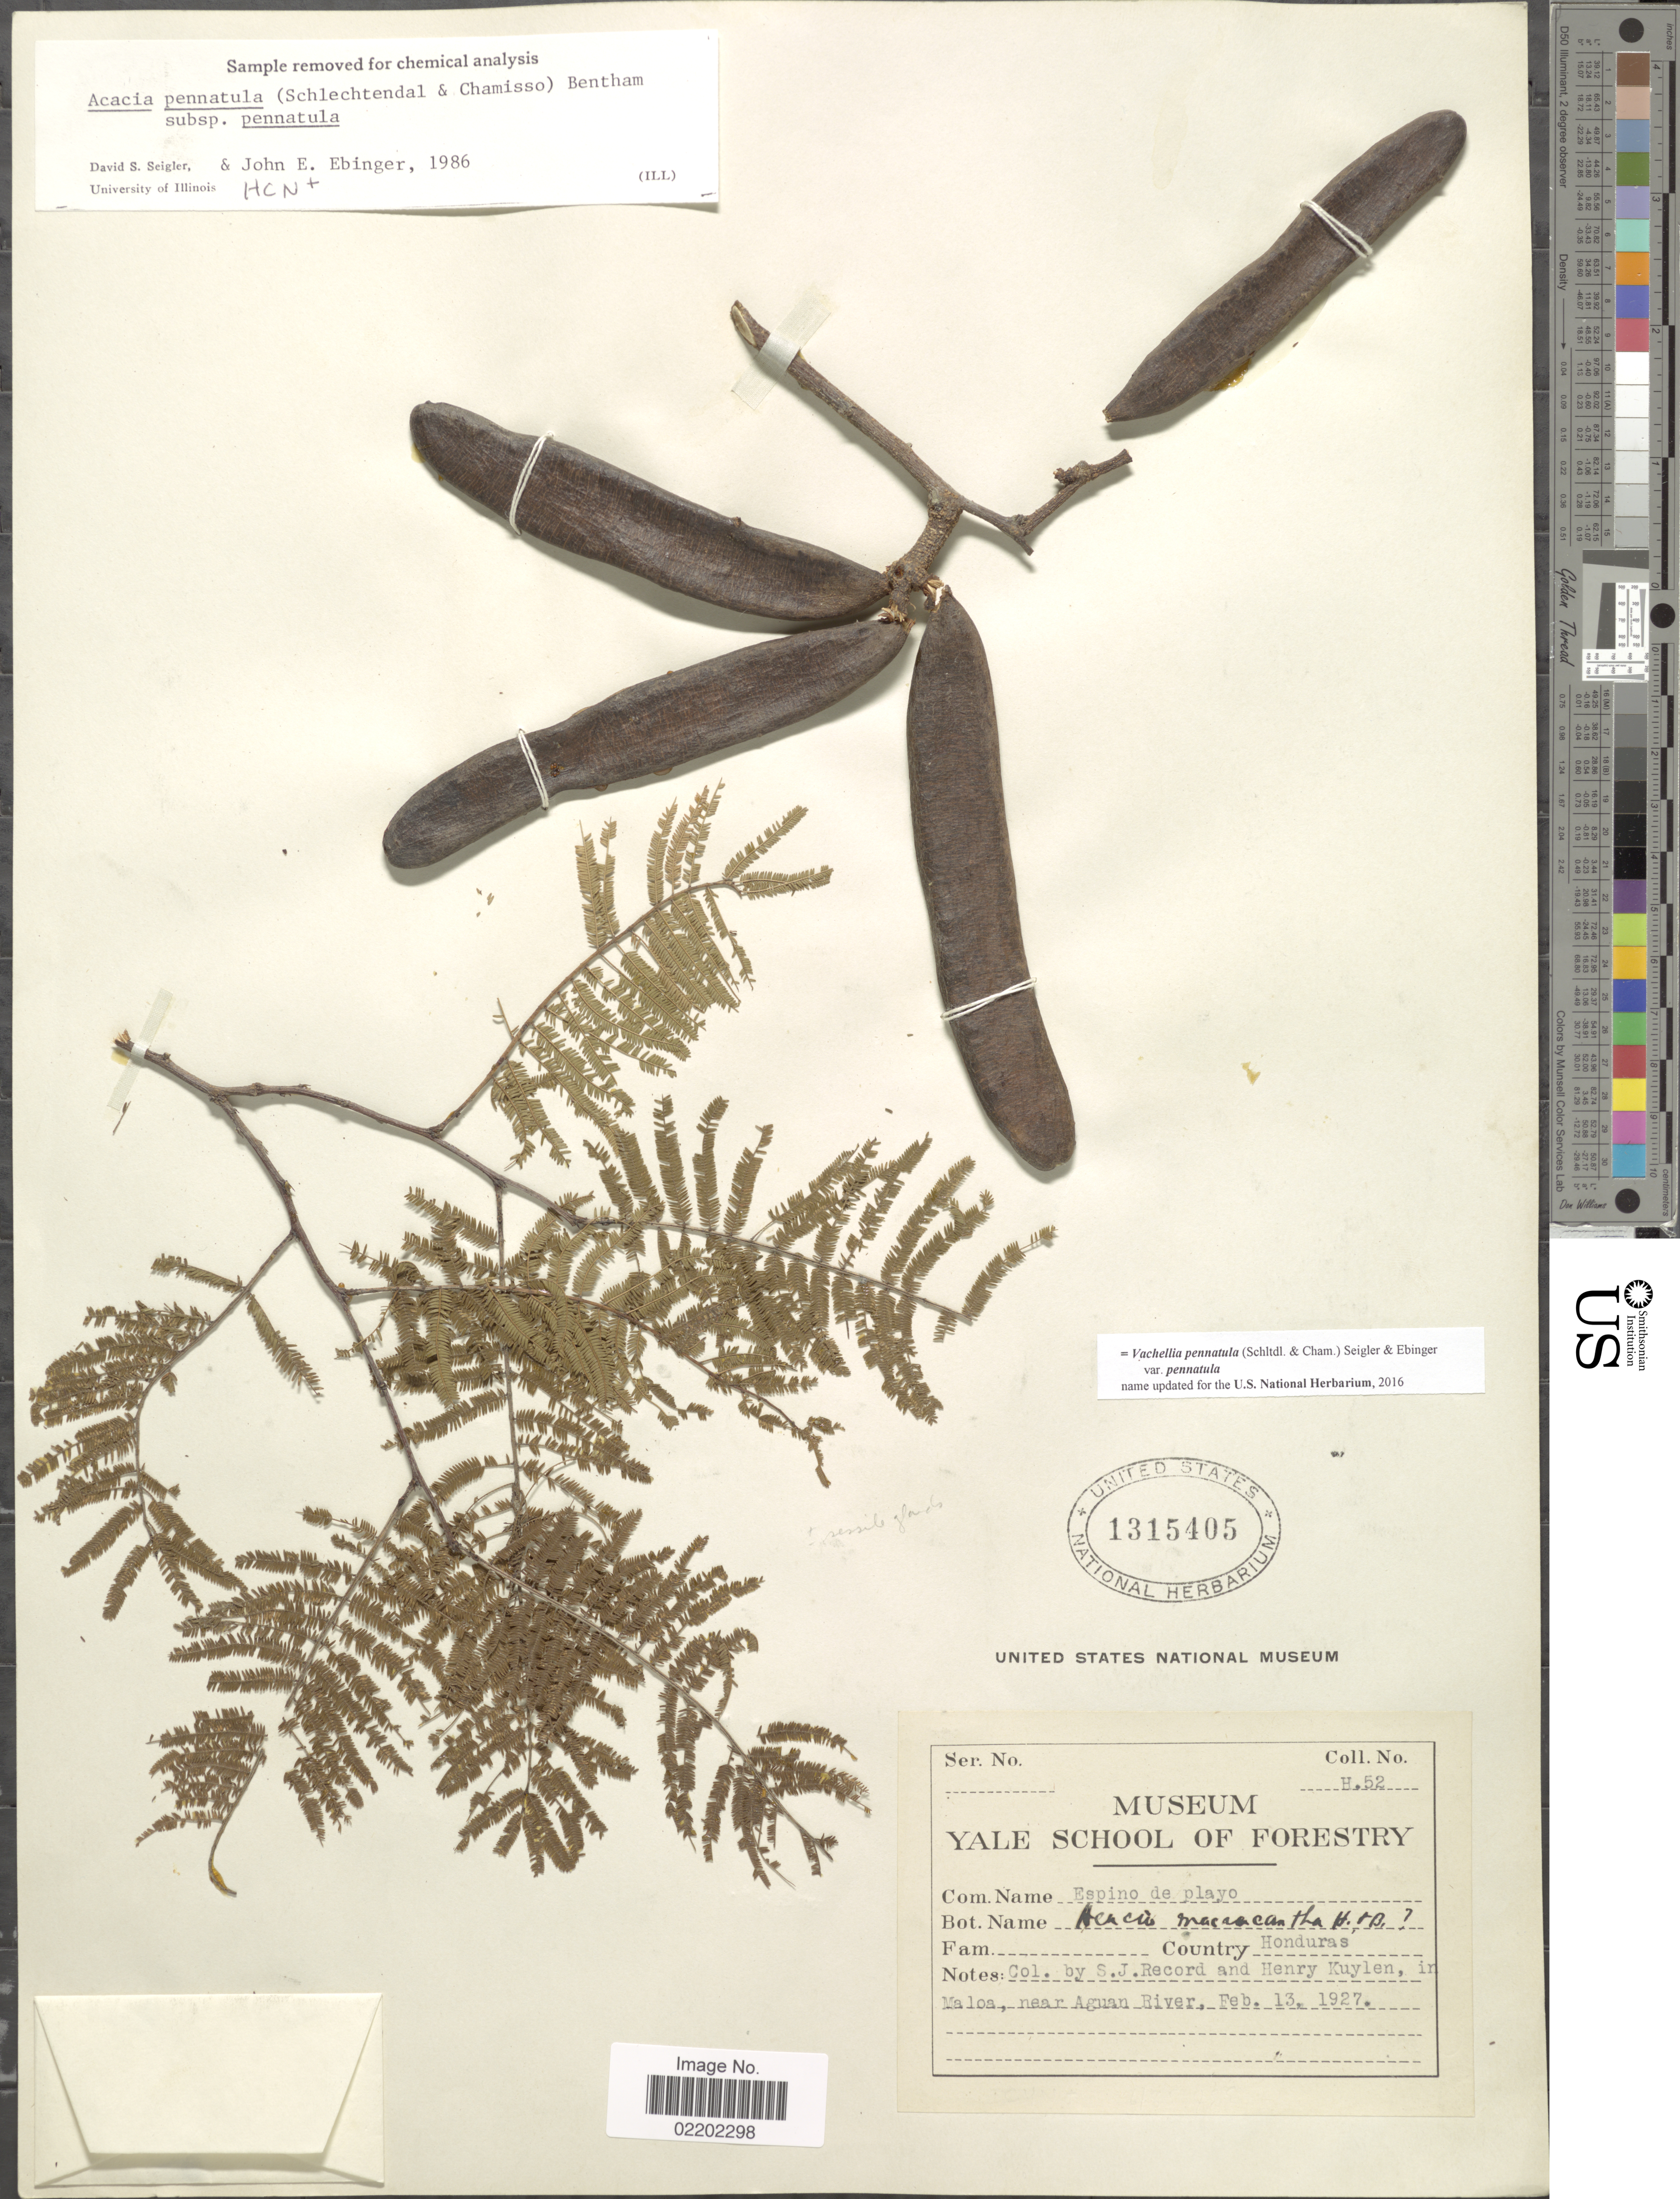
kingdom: Plantae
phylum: Tracheophyta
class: Magnoliopsida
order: Fabales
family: Fabaceae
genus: Vachellia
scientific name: Vachellia pennatula var. pennatula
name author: (Schltdl. & Cham.) Seigler & Ebinger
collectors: S. J. Record & H. Kuylen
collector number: H.52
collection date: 1927-02-13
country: Honduras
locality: In Maloa, near Aguan River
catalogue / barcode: US 1315405